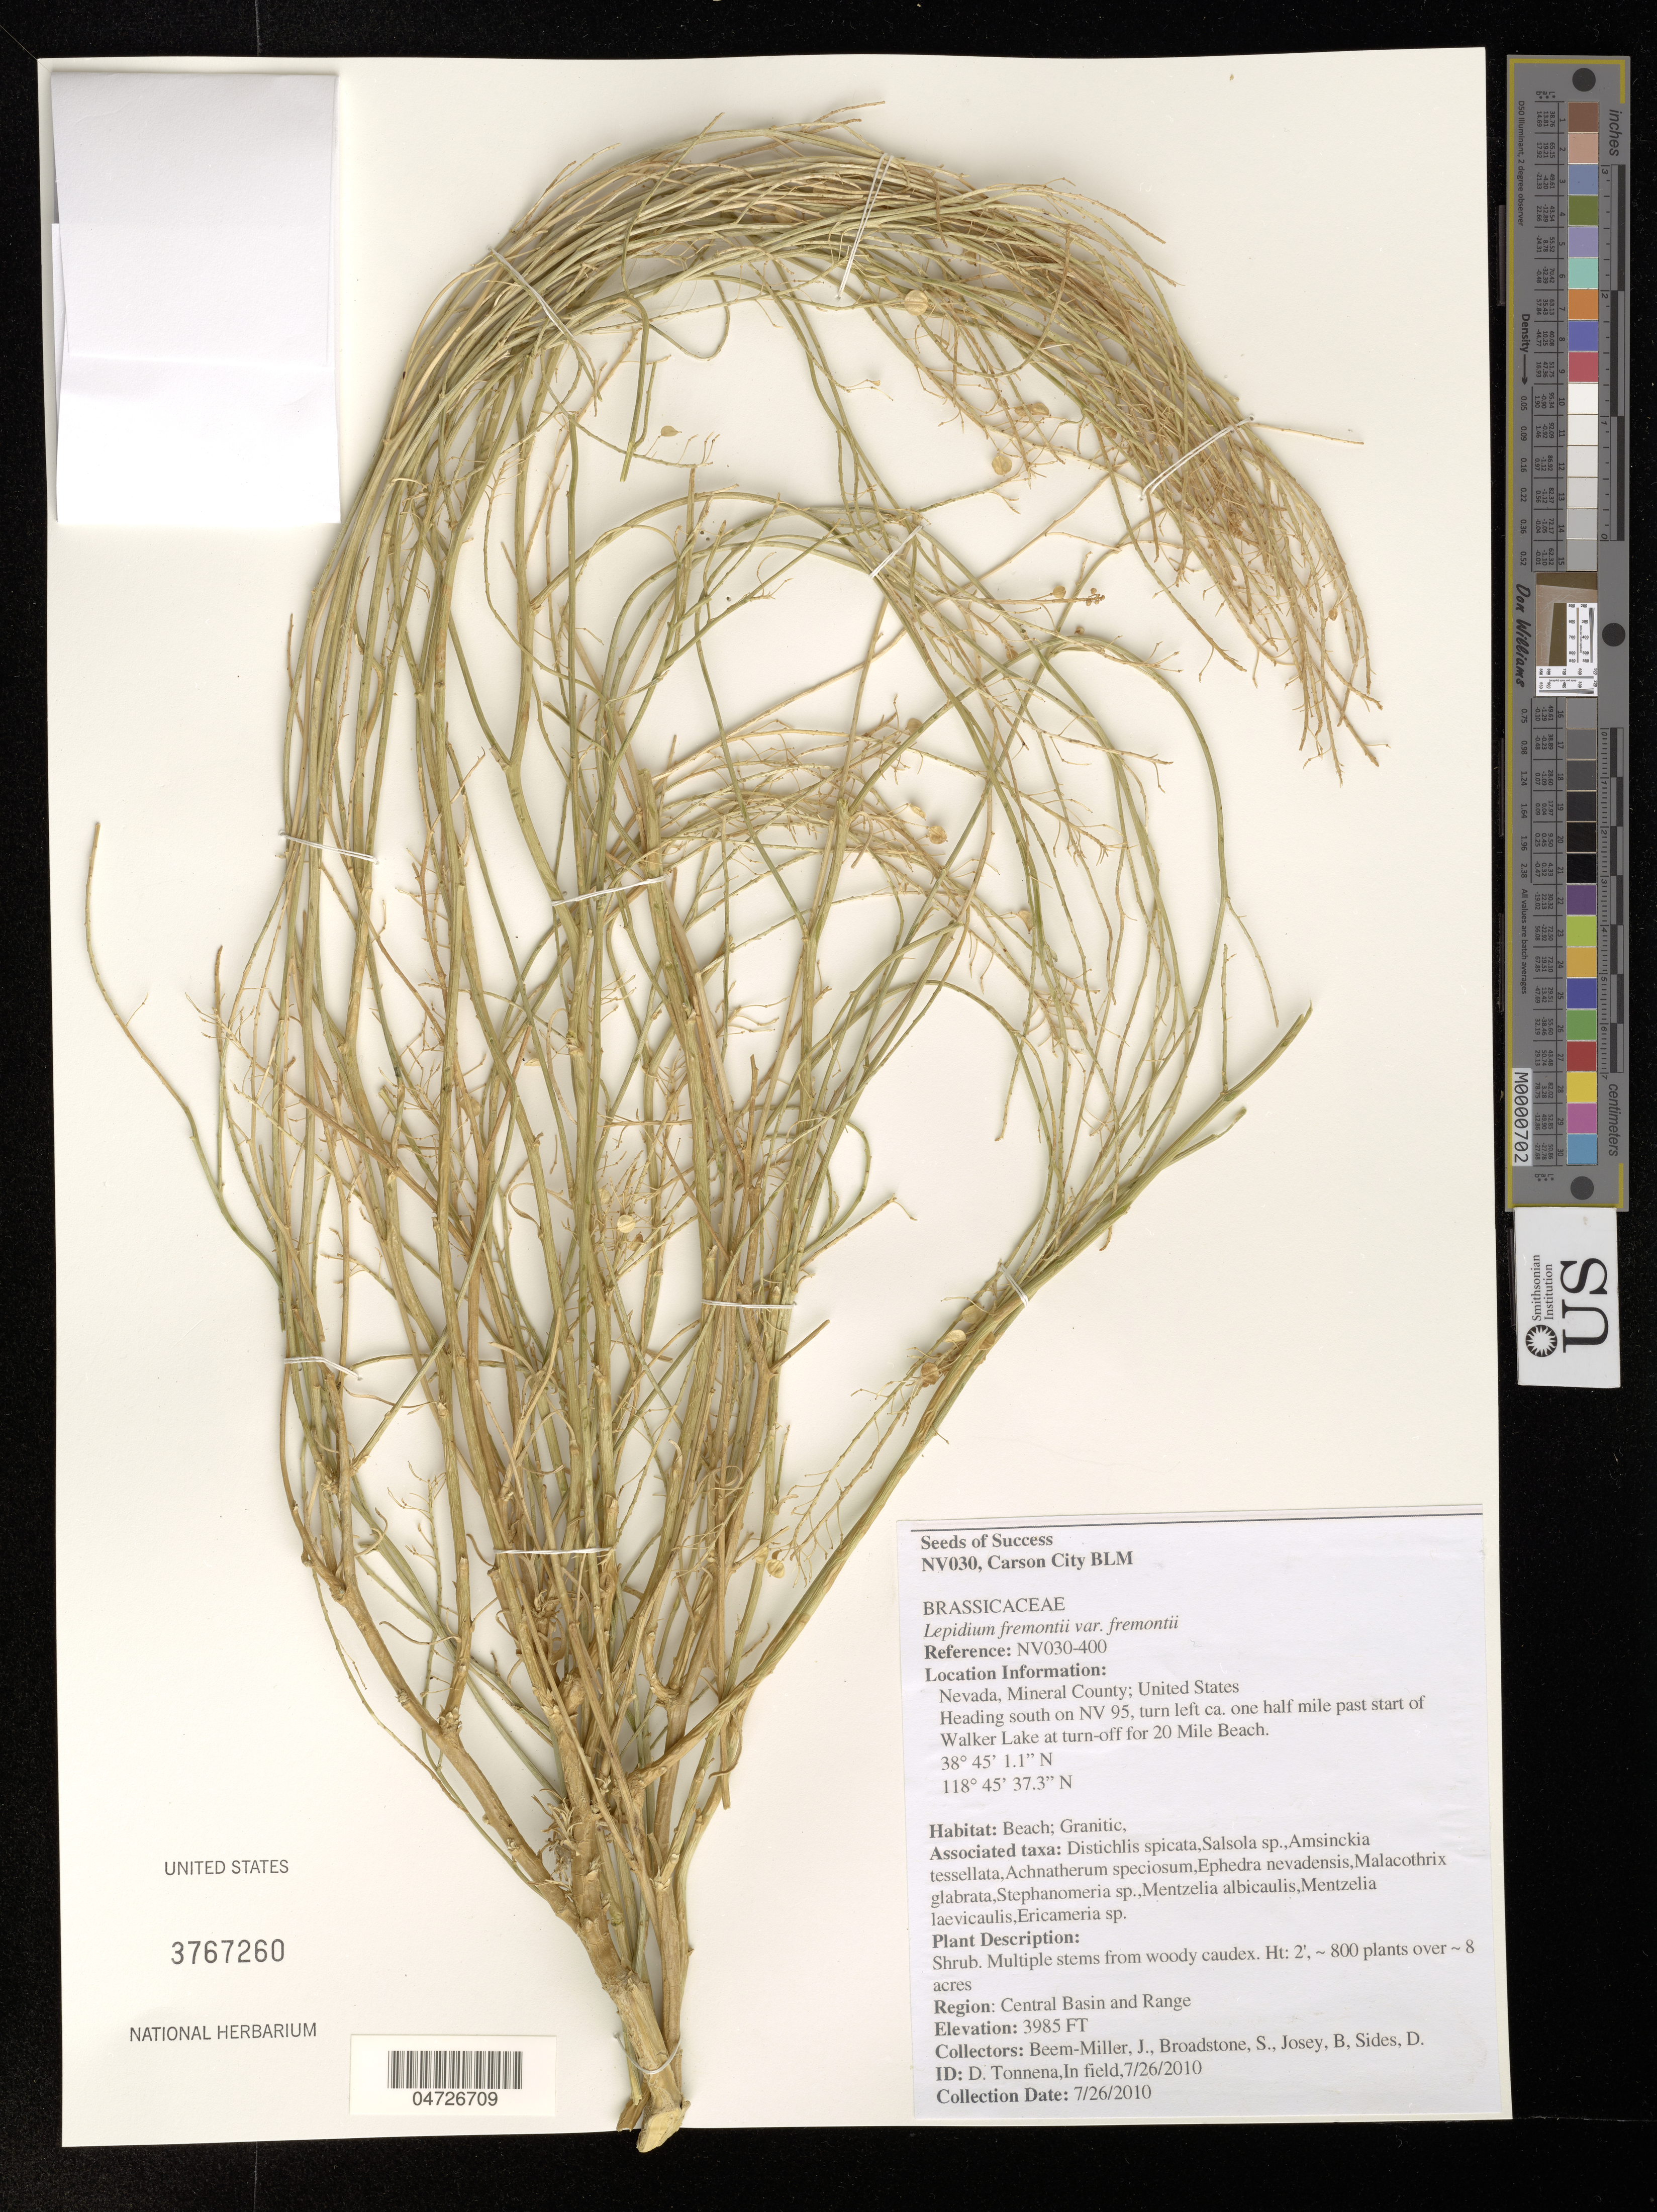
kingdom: Plantae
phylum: Tracheophyta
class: Magnoliopsida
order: Brassicales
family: Brassicaceae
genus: Lepidium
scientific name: Lepidium fremontii var. fremontii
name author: S. Watson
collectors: J. Beem-Miller, S. Broadstone, B. Josey & D. Sides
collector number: NV030-400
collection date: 2010-07-26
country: United States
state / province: Nevada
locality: Mineral County. Heading south on NV 95, turn left ca. one half mile past start of Walker Lake at turn-off for 20 Mile Beach.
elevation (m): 1215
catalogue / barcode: US 3767260